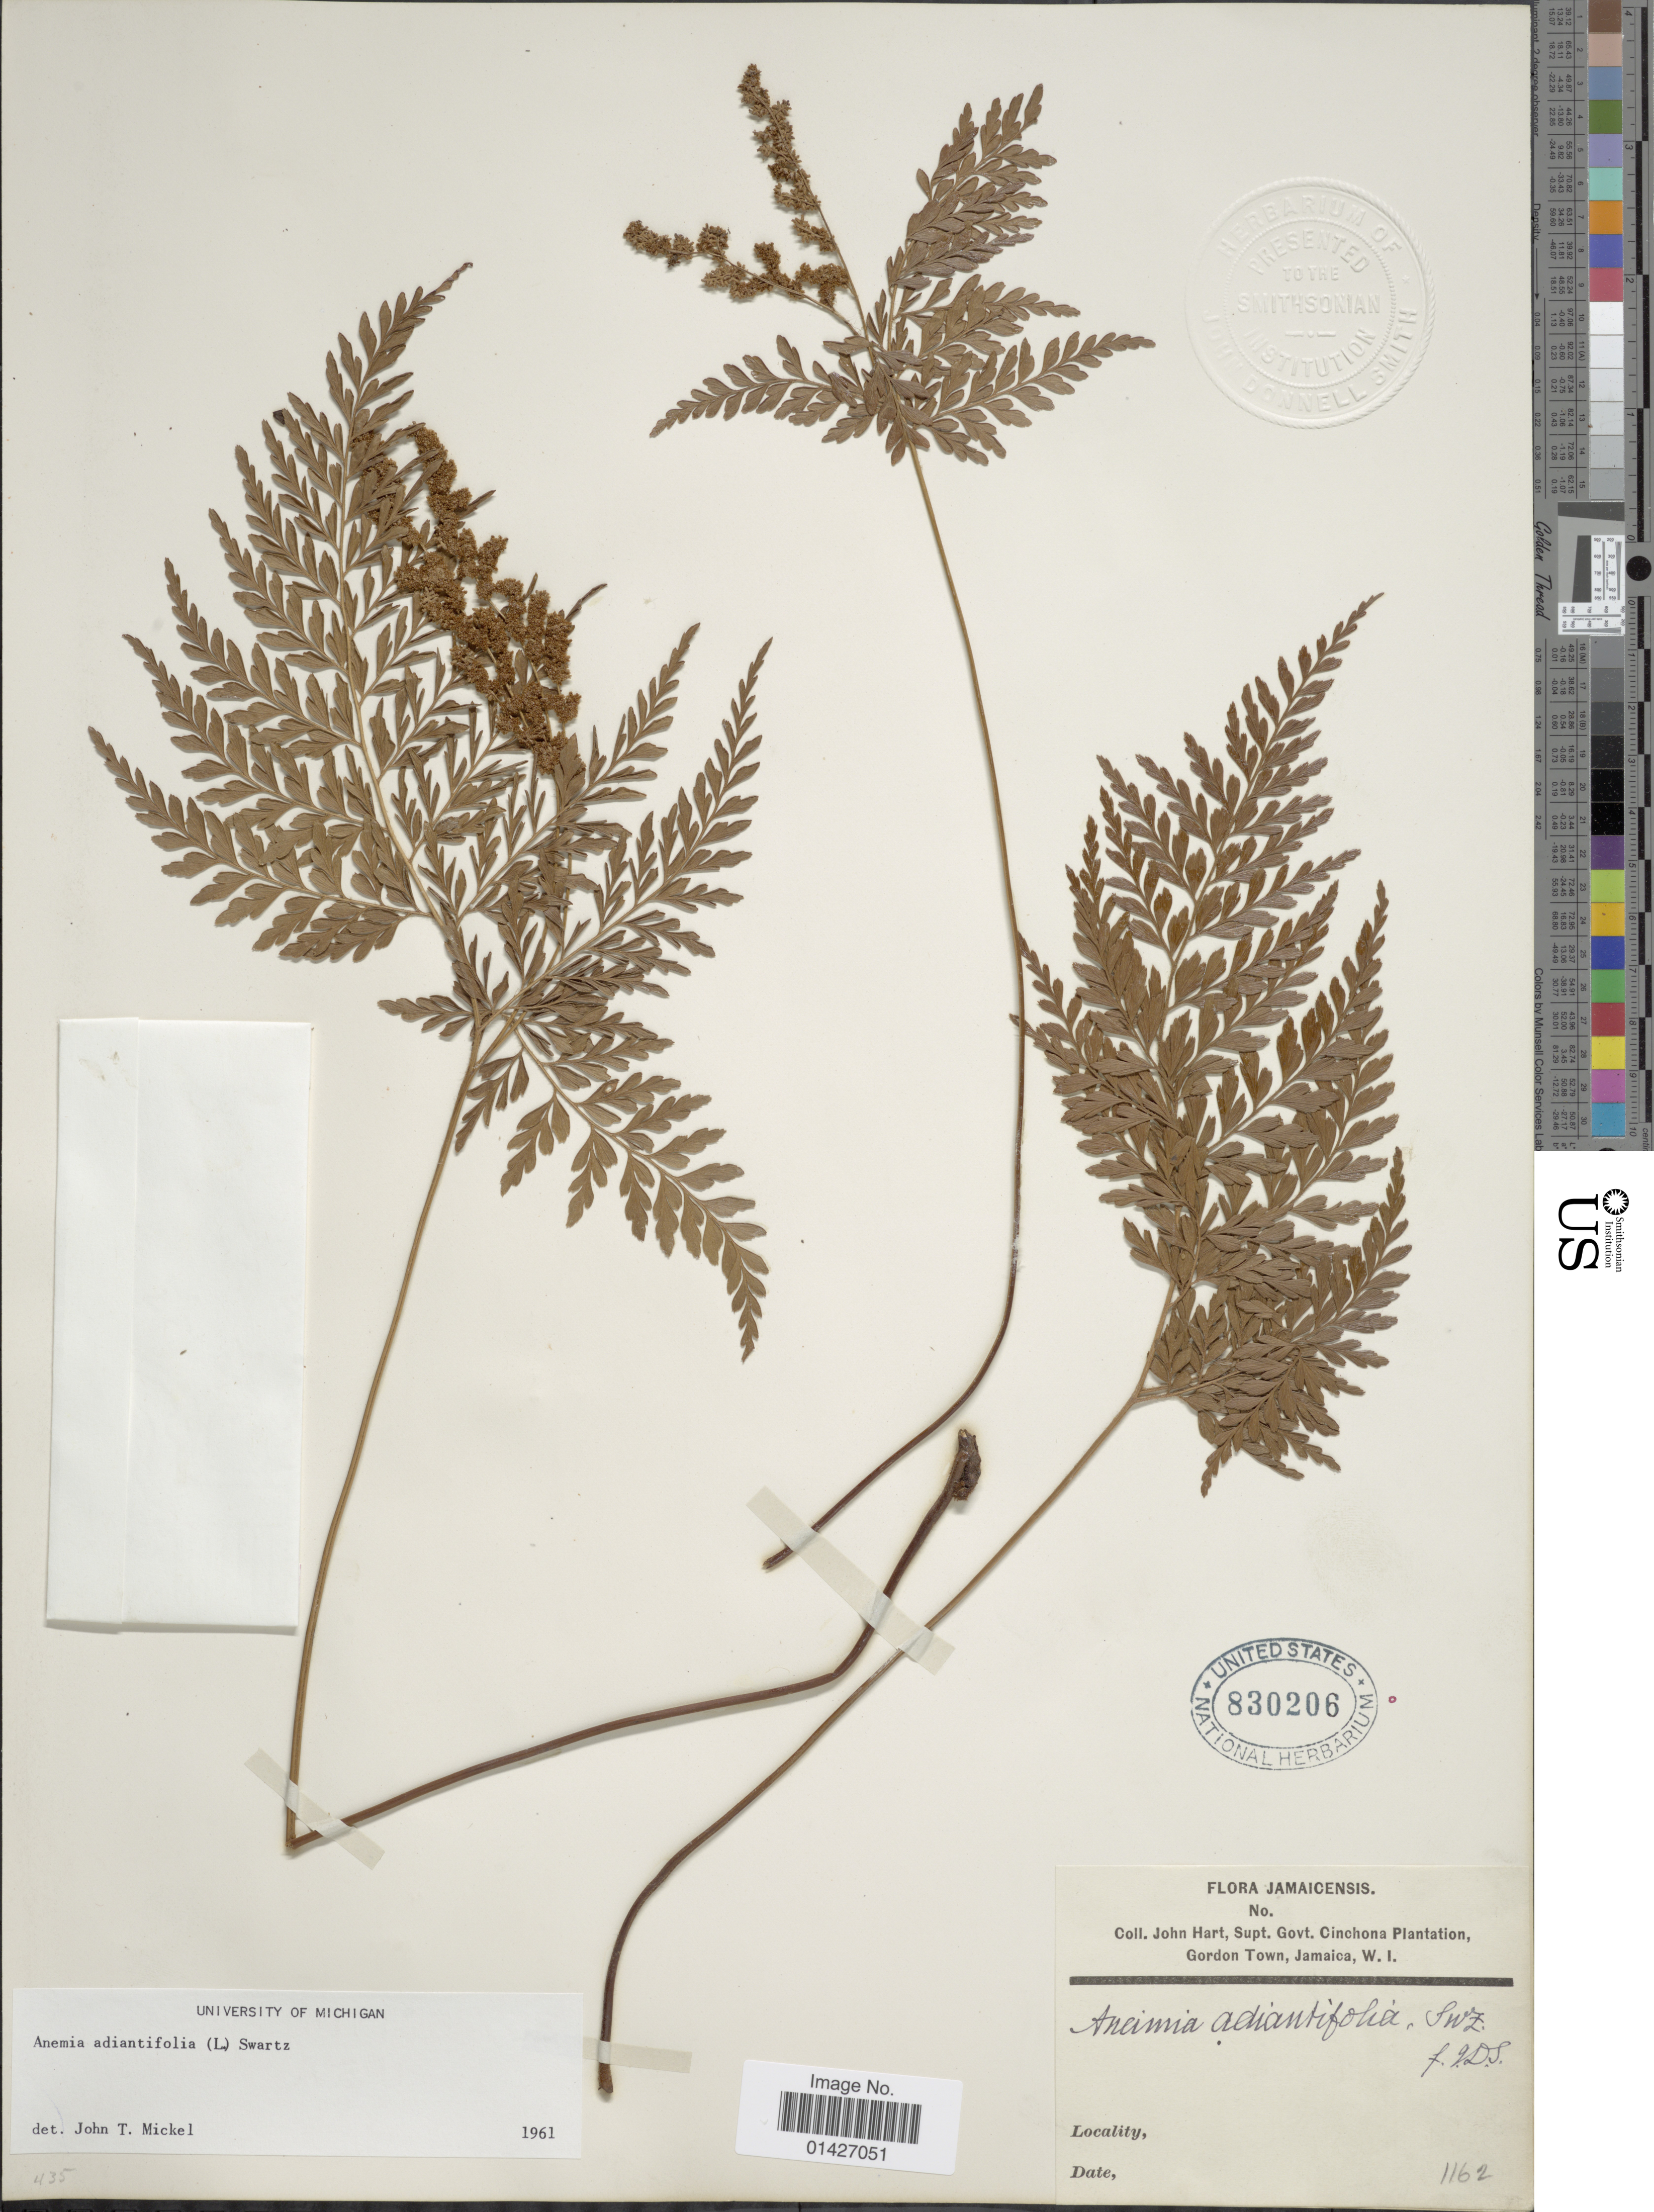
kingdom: Plantae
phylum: Tracheophyta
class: Polypodiopsida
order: Schizaeales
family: Anemiaceae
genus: Anemia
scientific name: Anemia adiantifolia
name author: (L.) Sw.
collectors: J. H. Hart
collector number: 1162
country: Jamaica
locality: Supt. Govt. Cinchona Plantation, Gordon Town, Jamaica, W.I.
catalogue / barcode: US 830206